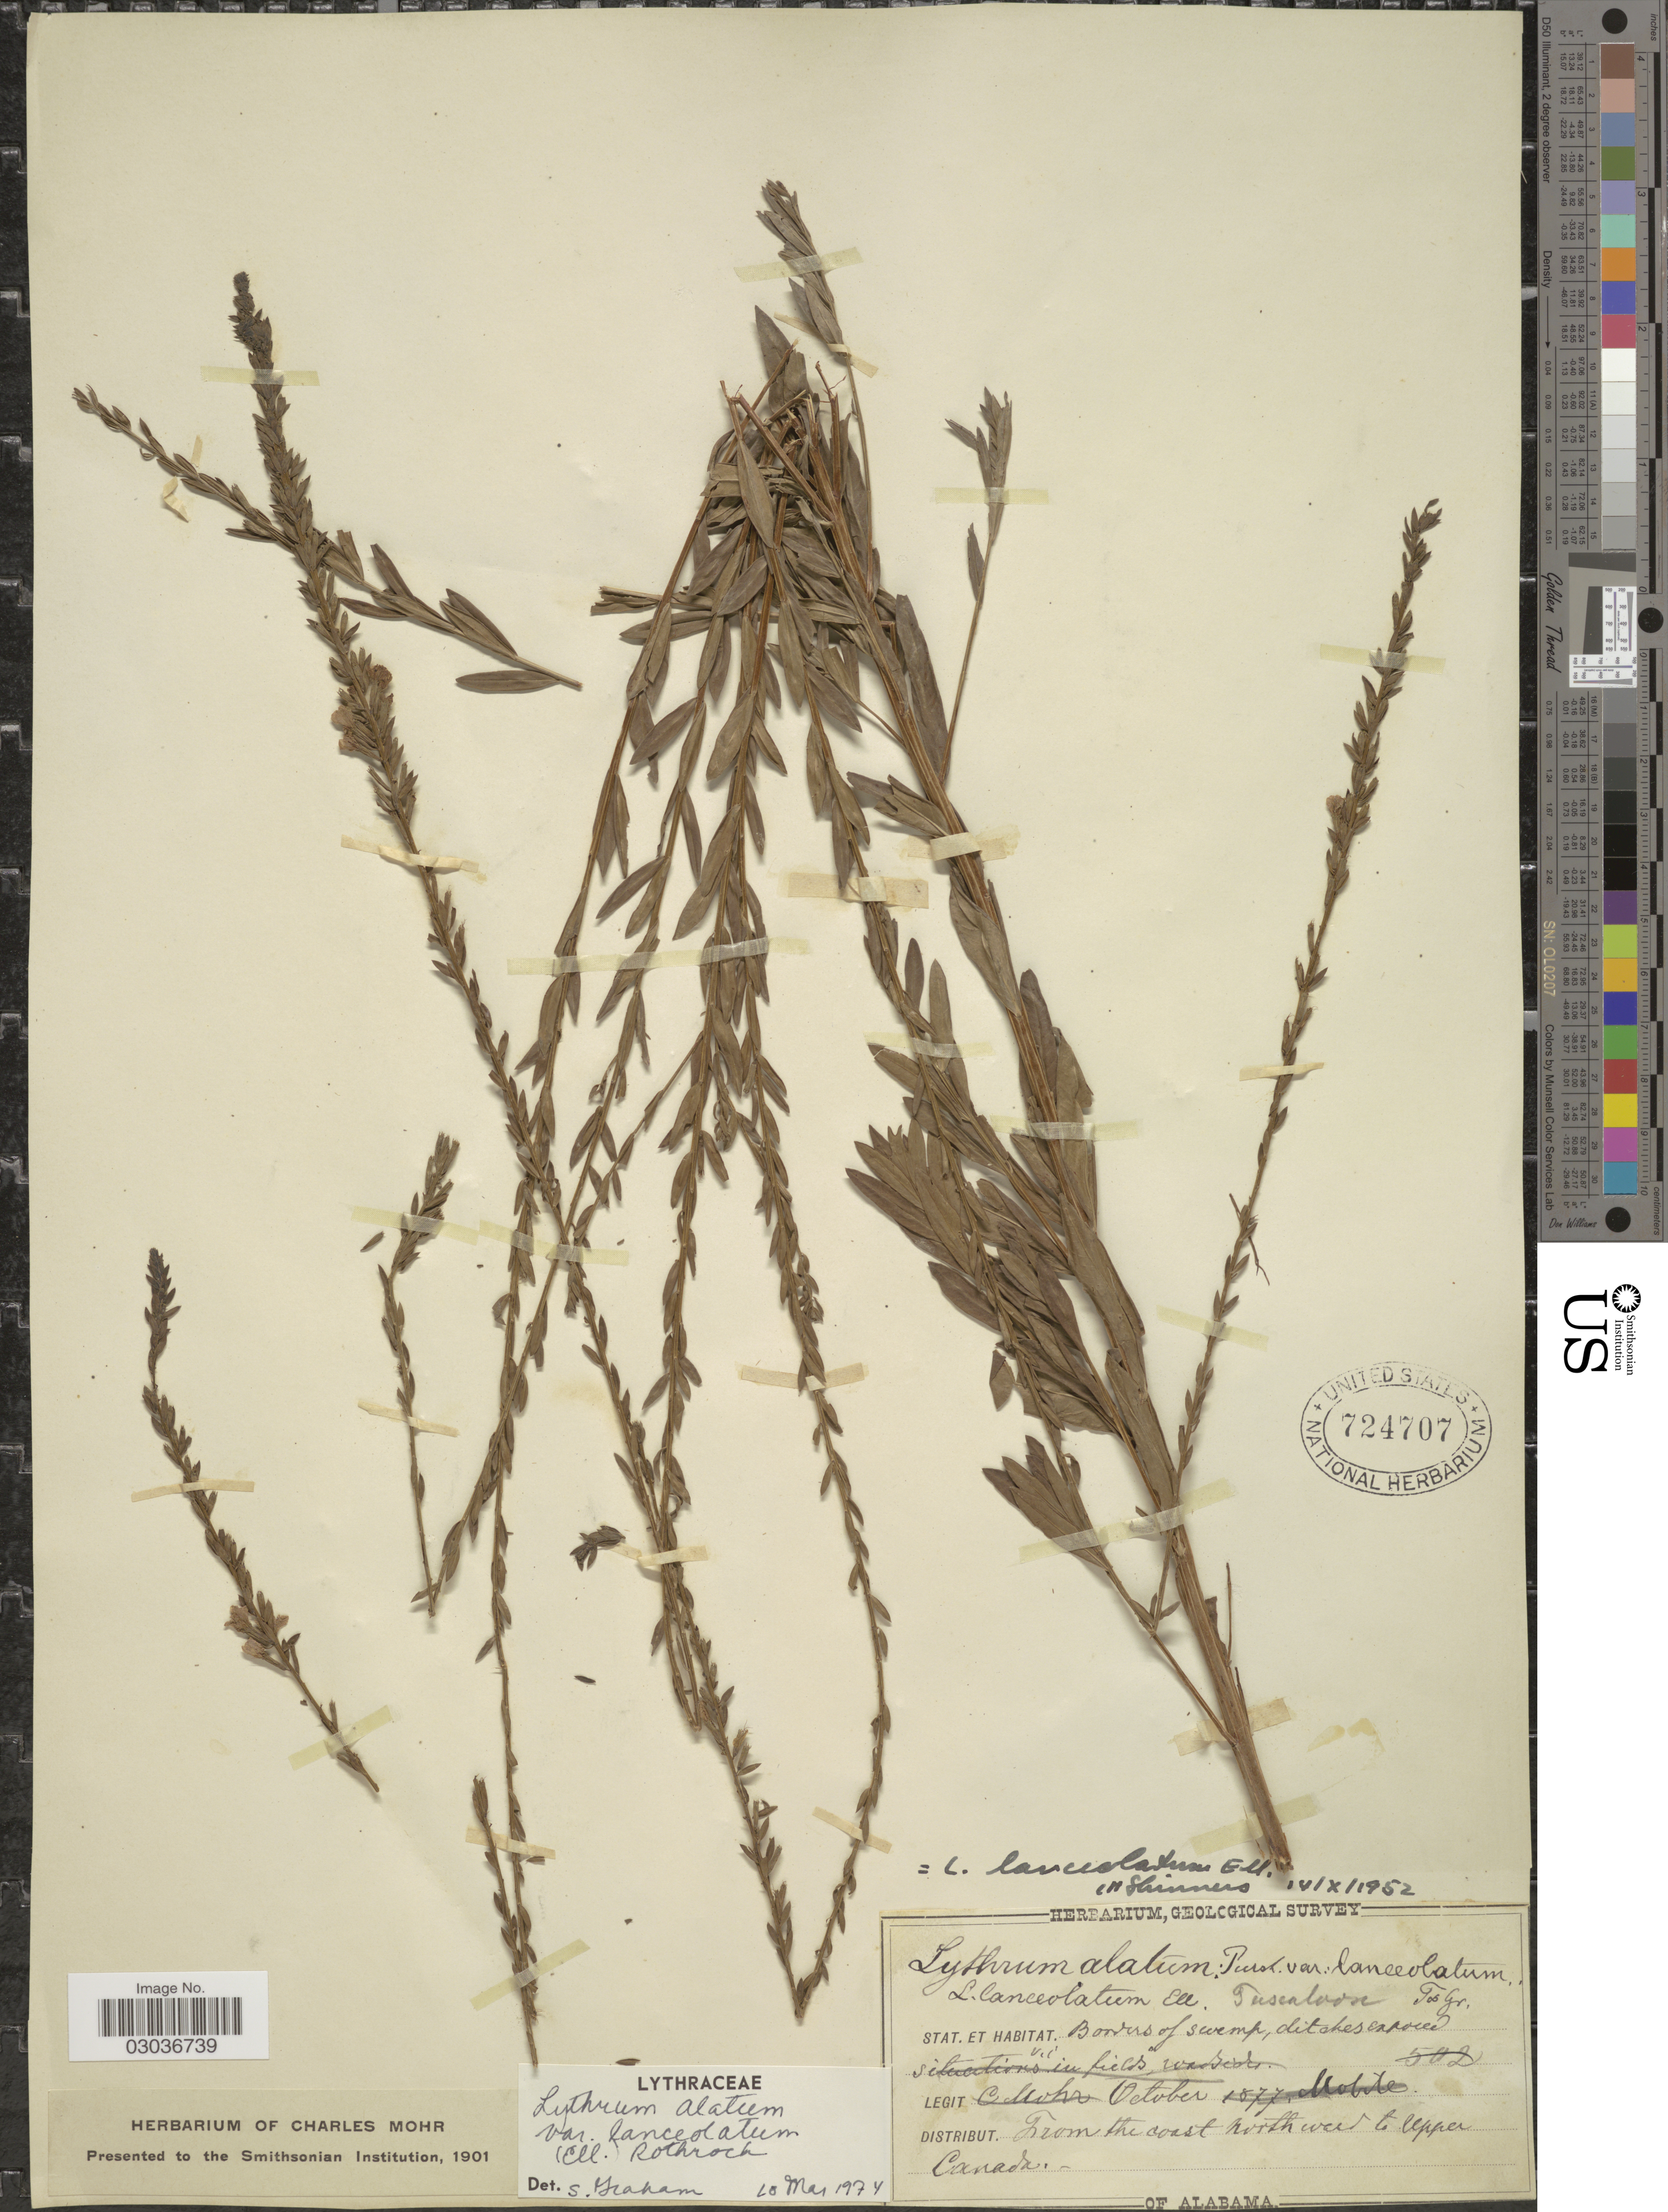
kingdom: Plantae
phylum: Tracheophyta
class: Magnoliopsida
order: Myrtales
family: Lythraceae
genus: Lythrum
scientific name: Lythrum alatum var. lanceolatum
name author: (Elliott) A. Gray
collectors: Herb. Geological Survey of Ala.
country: United States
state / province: Alabama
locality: Tuscaloosa.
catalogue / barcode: US 724707